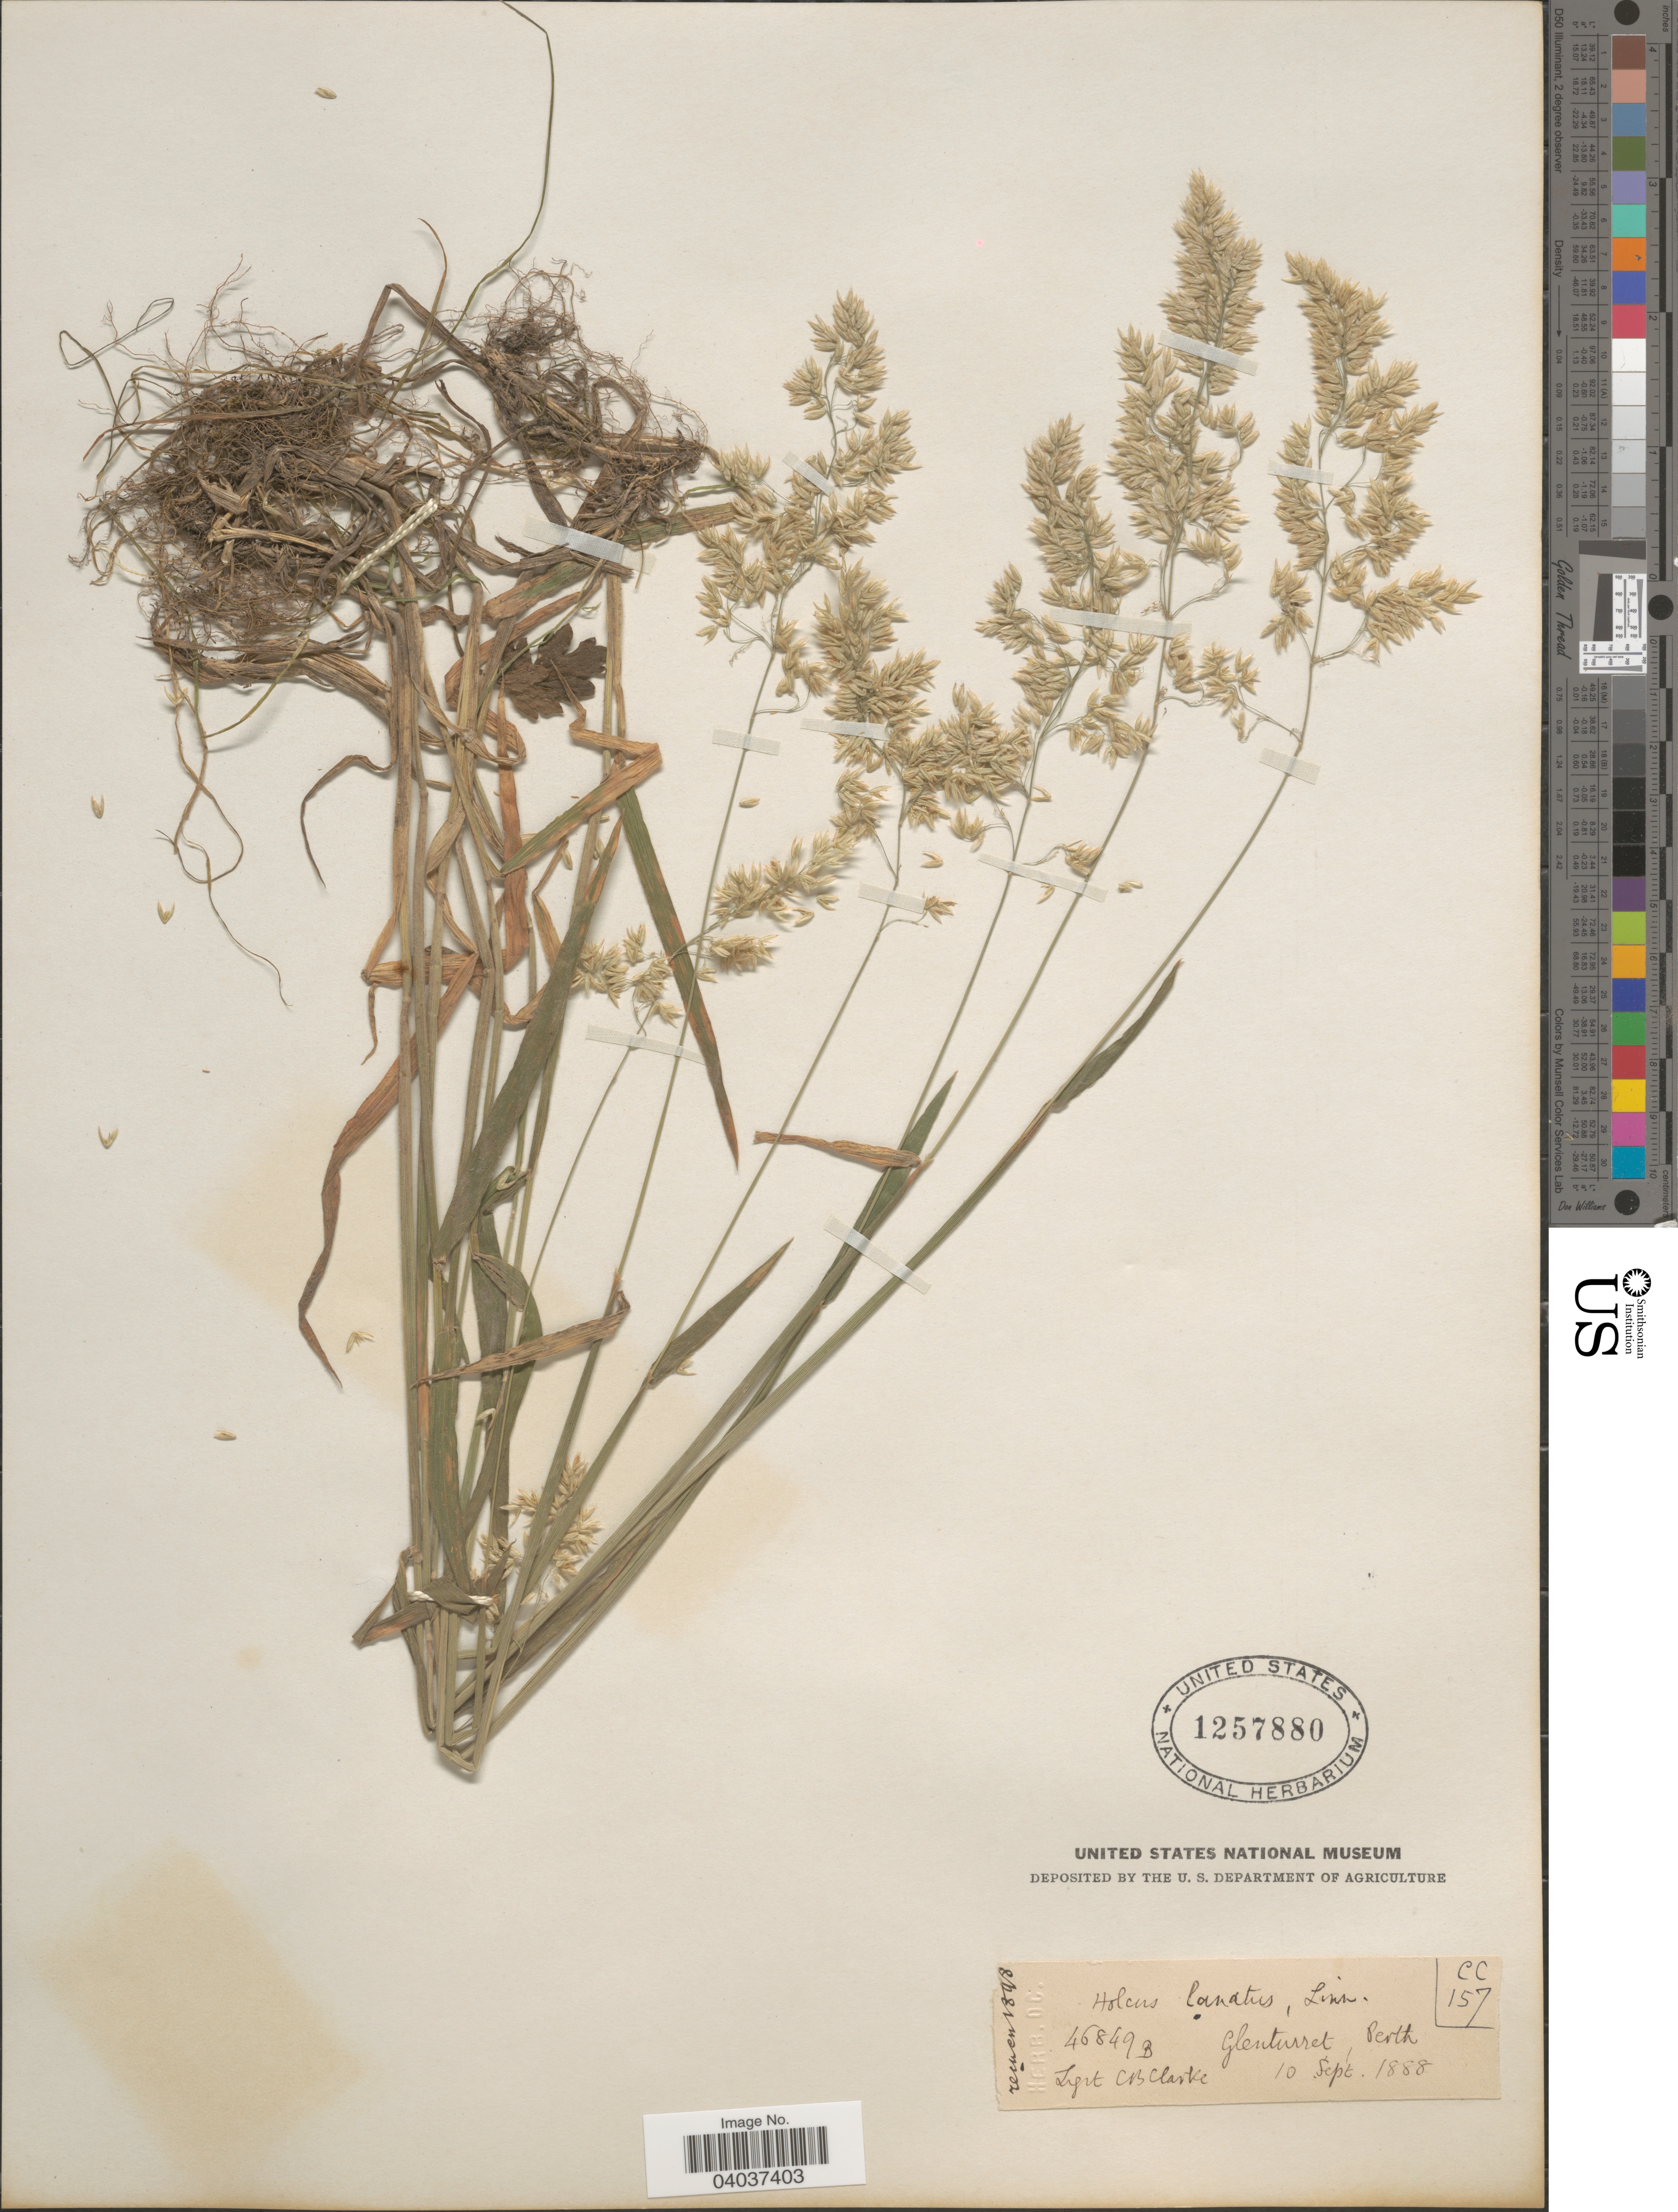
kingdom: Plantae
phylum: Tracheophyta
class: Liliopsida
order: Poales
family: Poaceae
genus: Holcus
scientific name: Holcus lanatus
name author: L.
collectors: C. B. Clarke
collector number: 46849B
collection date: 1888-09-10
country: United Kingdom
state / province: Scotland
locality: Glenturret, Perth.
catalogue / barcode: US 1257880